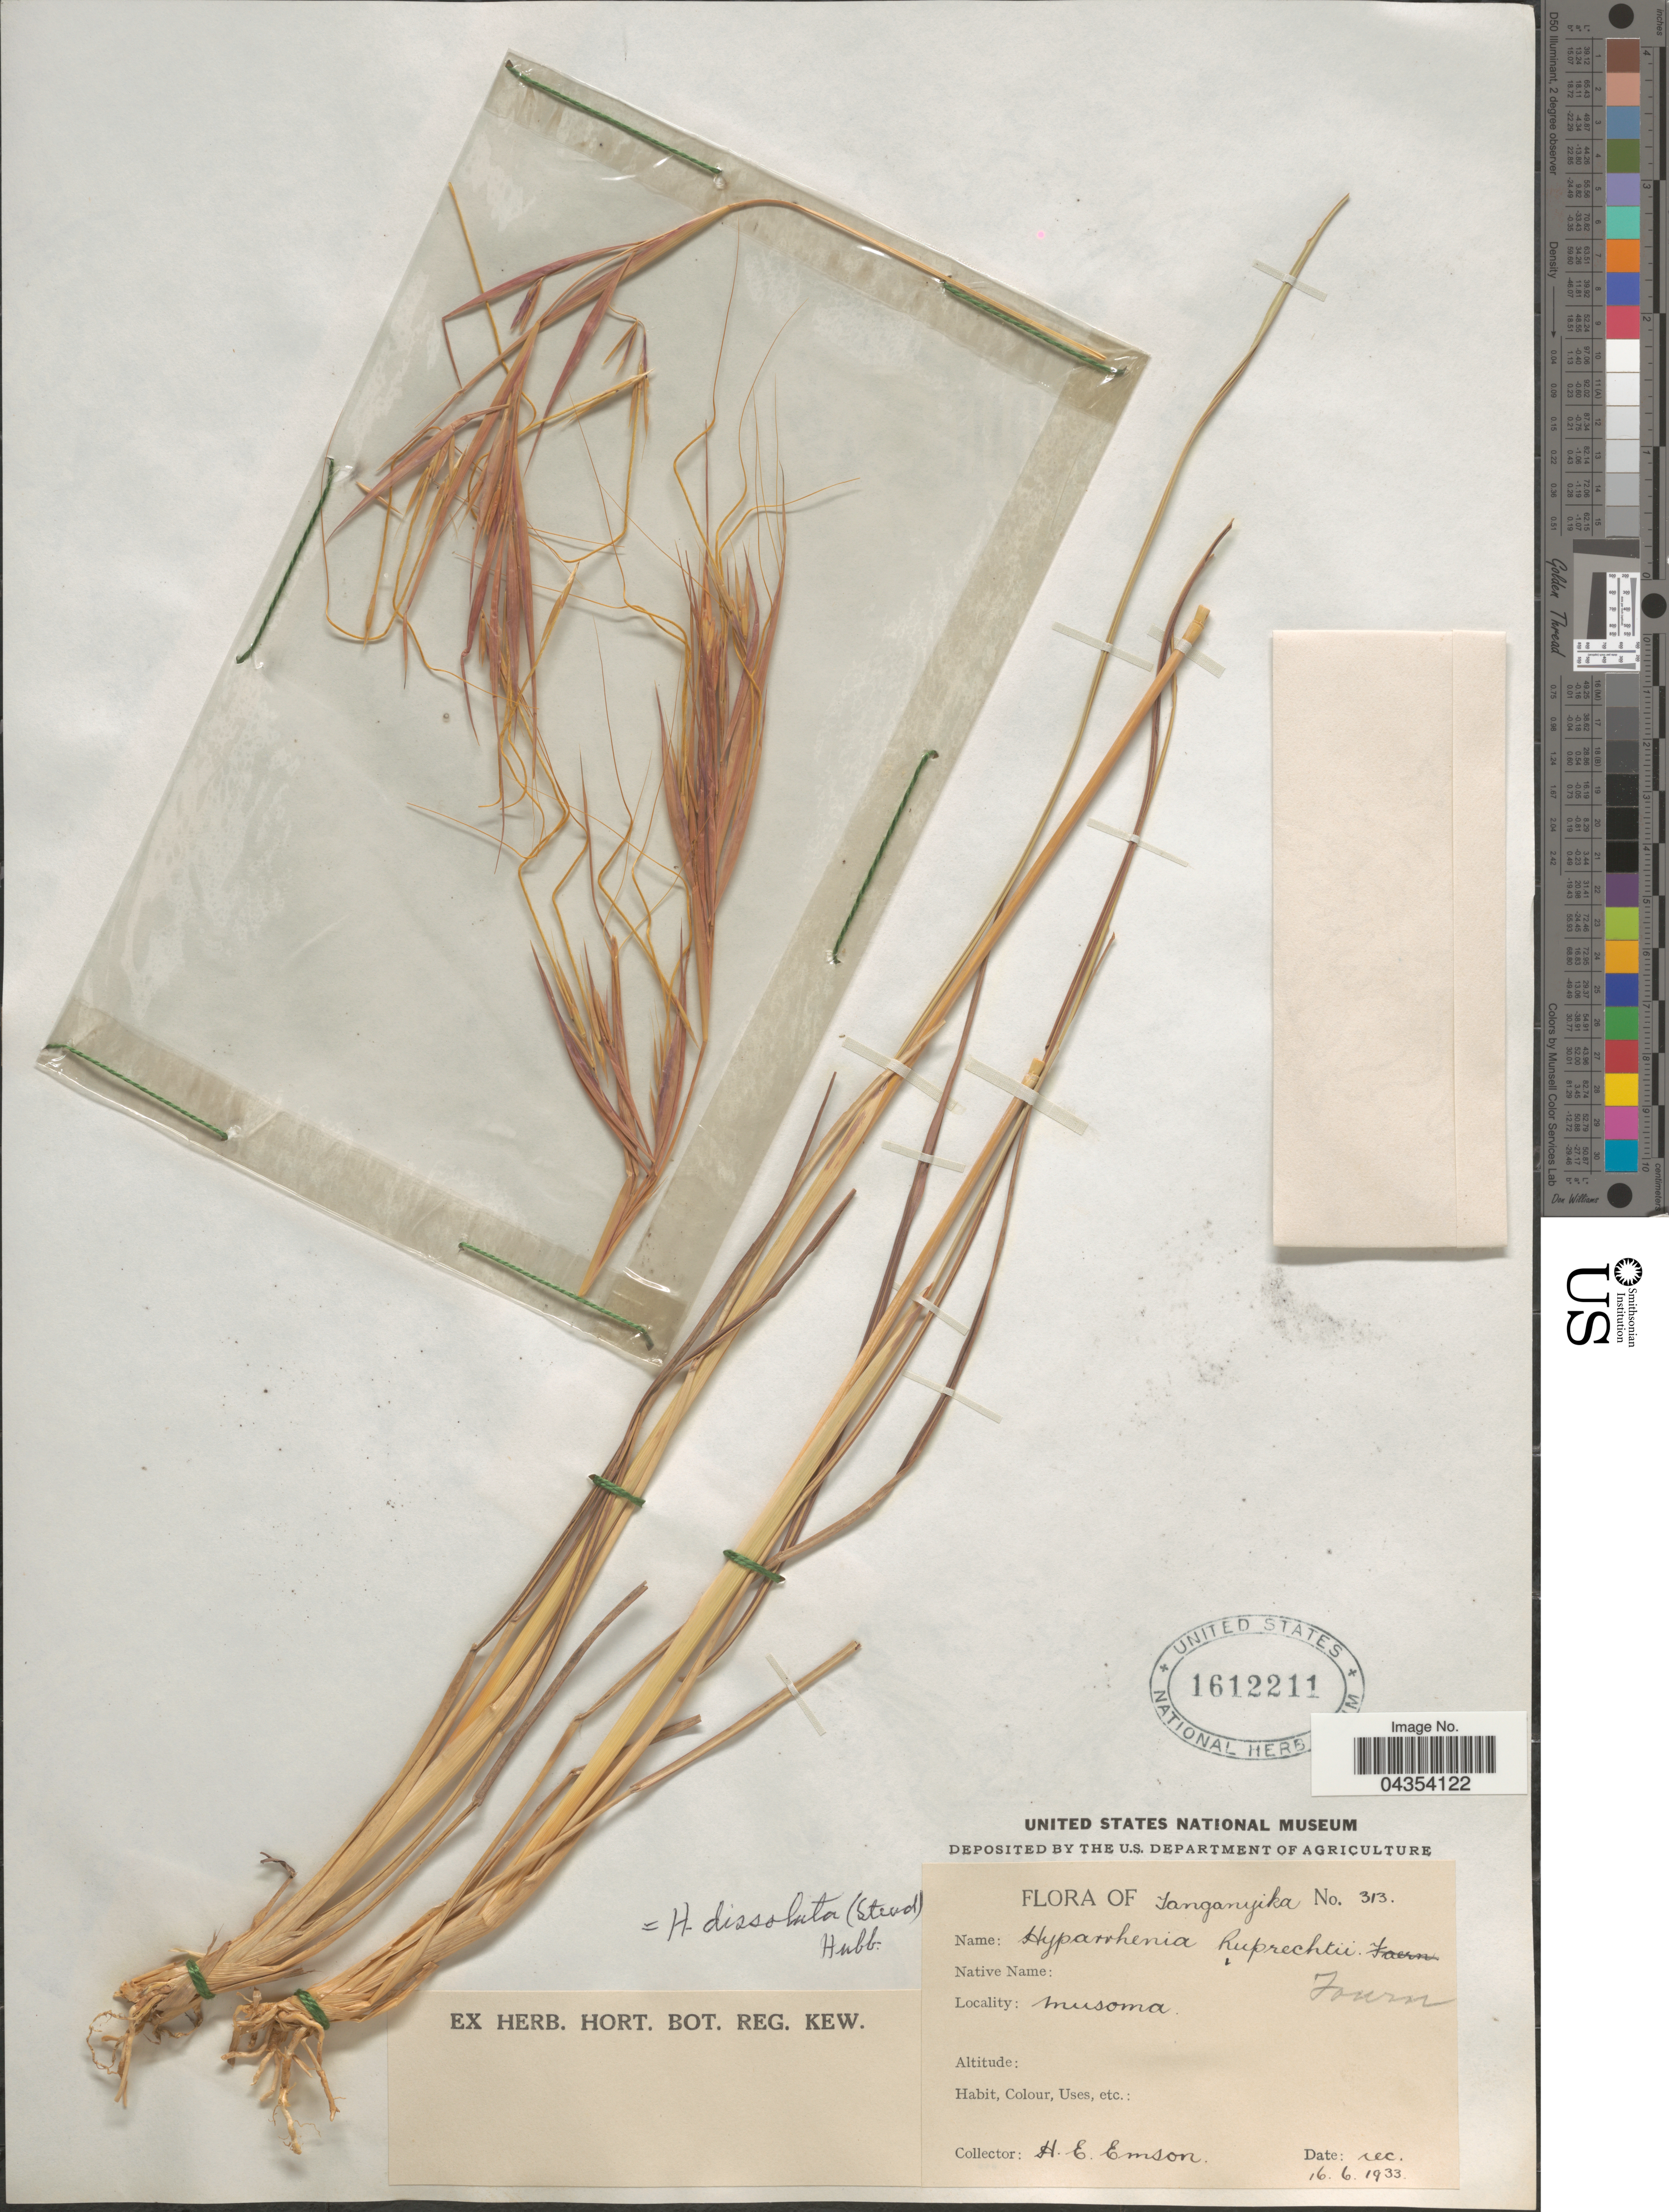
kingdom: Plantae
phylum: Tracheophyta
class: Liliopsida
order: Poales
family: Poaceae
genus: Hyperthelia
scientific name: Hyperthelia dissoluta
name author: (Nees ex Steud.) Clayton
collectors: H. Emson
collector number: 313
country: Tanzania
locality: Tanganyika. Musoma.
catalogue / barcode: US 1612211